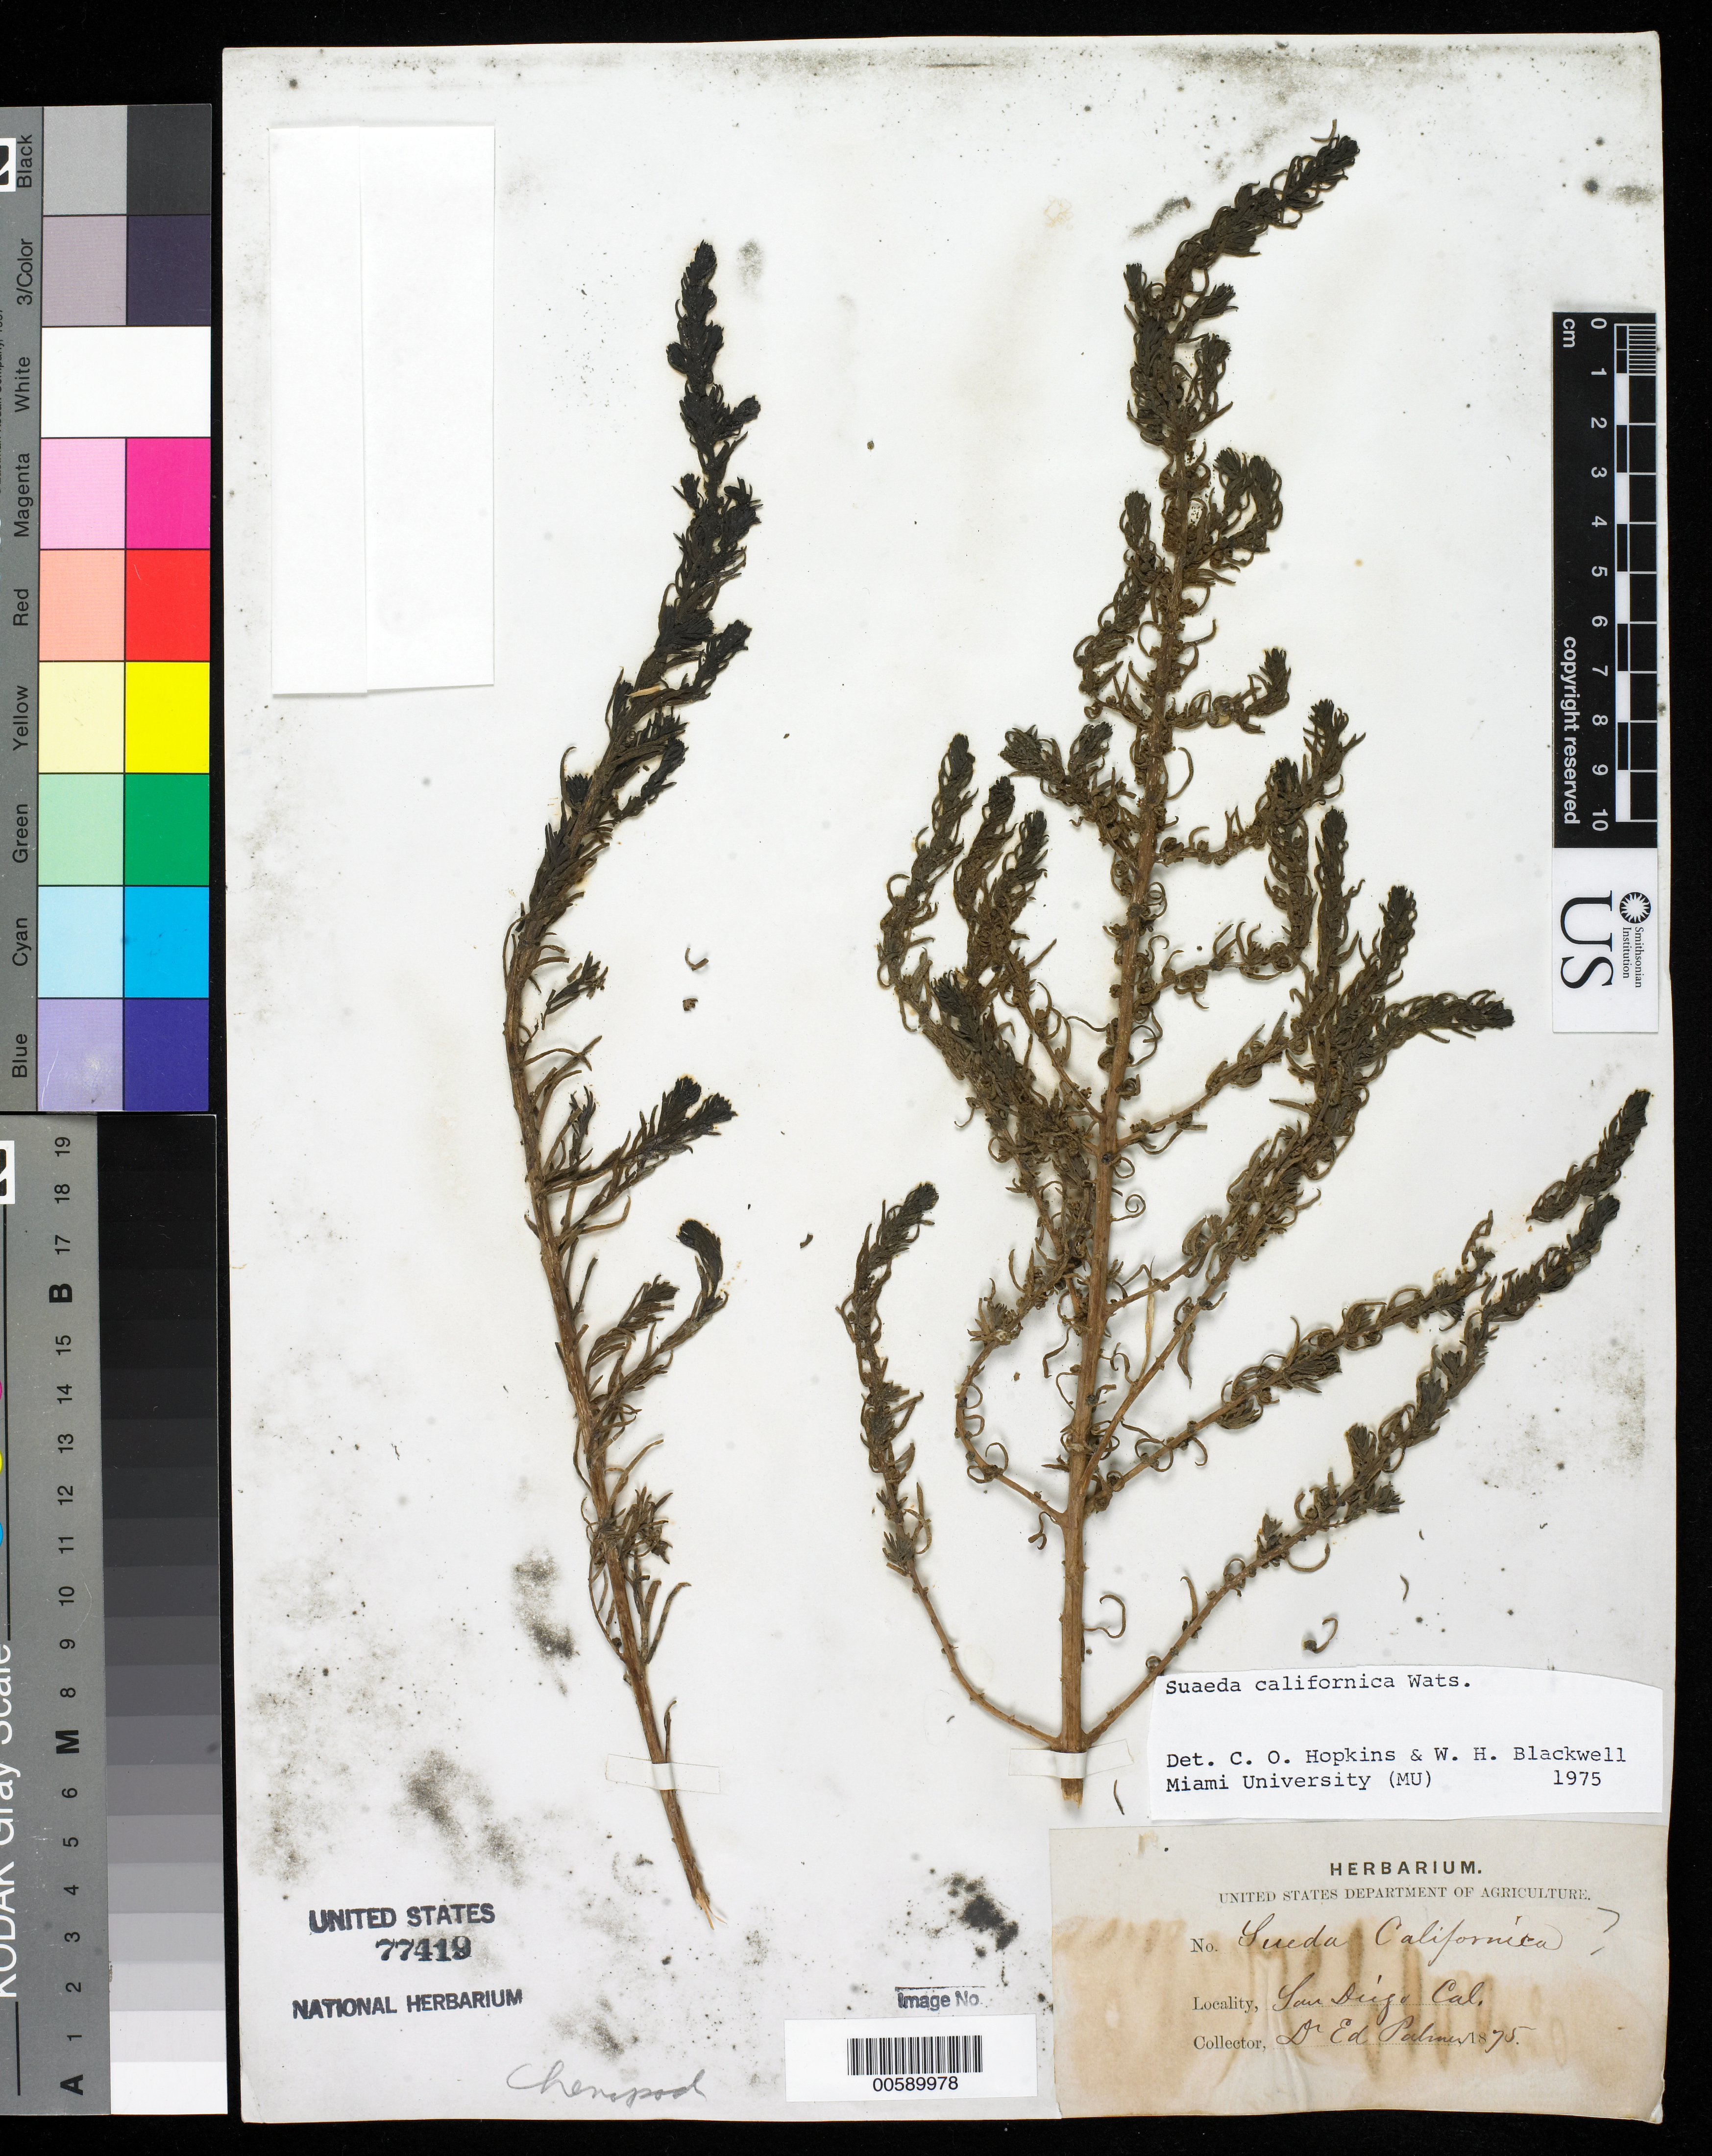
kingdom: Plantae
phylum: Tracheophyta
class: Magnoliopsida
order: Caryophyllales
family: Amaranthaceae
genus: Suaeda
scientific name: Suaeda californica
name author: S. Watson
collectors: E. Palmer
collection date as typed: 1875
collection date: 1875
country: United States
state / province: California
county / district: San Diego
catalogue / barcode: US 77419